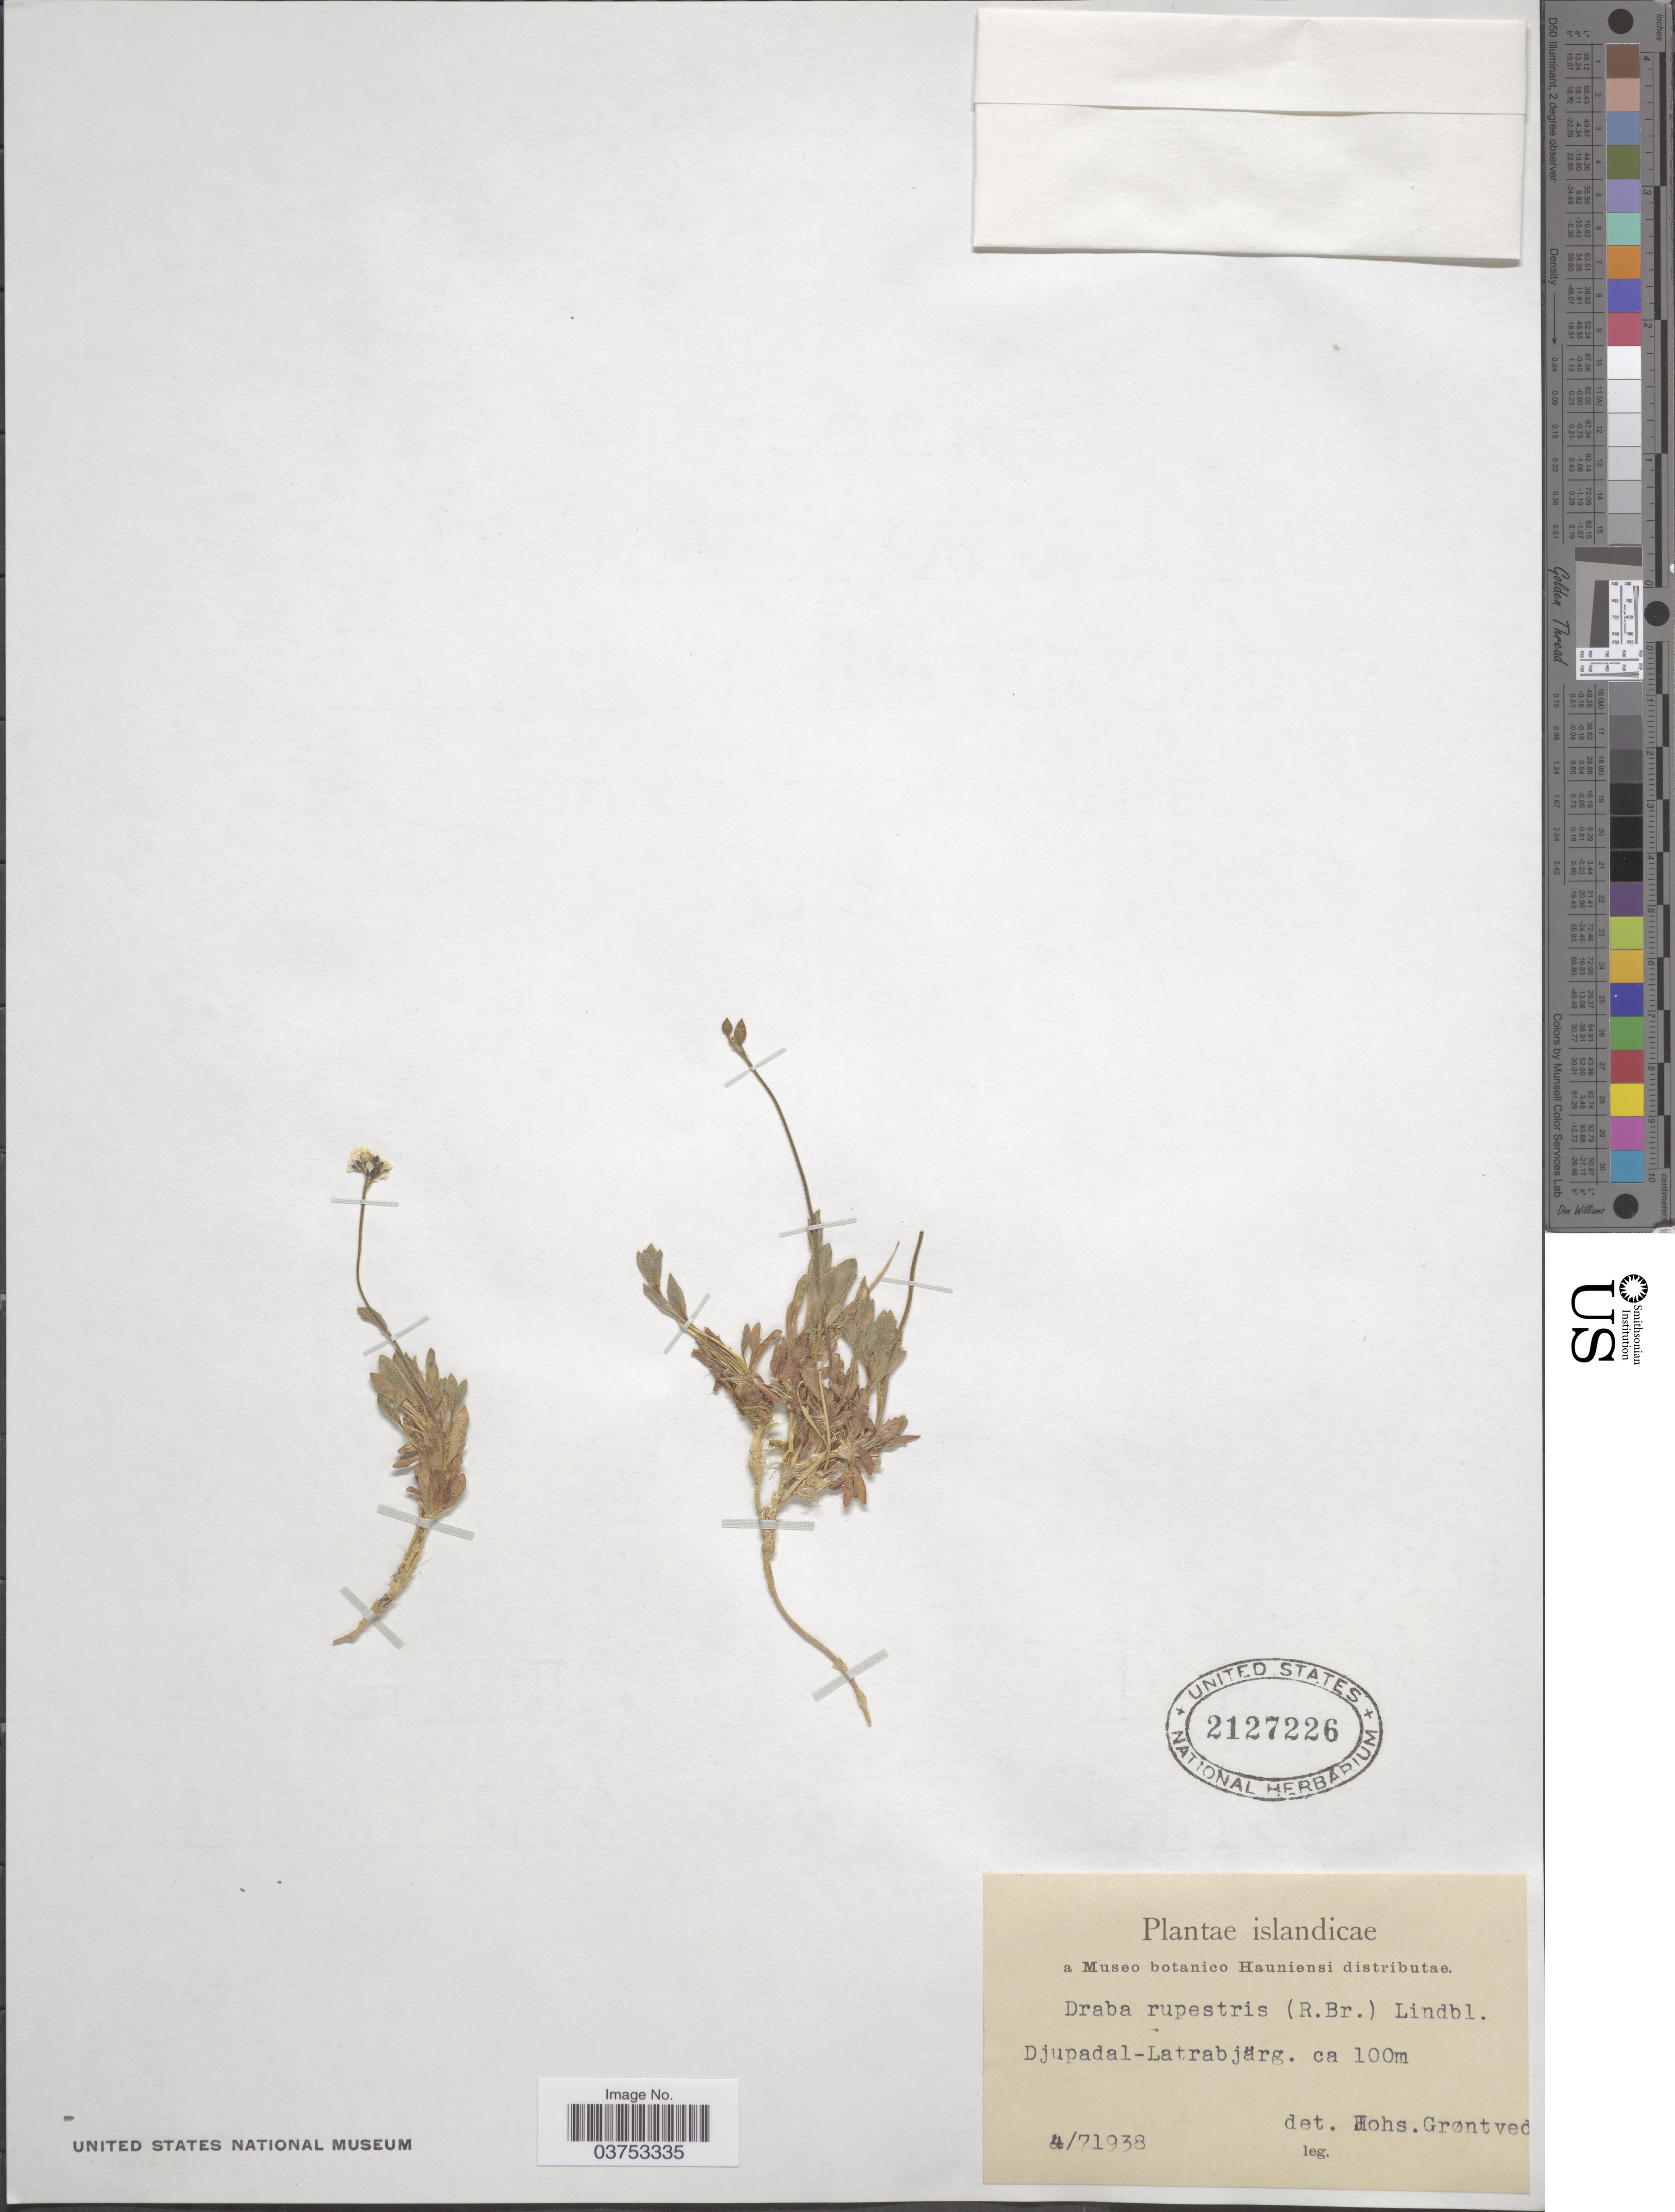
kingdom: Plantae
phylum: Tracheophyta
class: Magnoliopsida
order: Brassicales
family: Brassicaceae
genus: Draba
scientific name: Draba rupestris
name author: W.T. Aiton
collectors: Museo Botanico Hauniense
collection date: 1938-07-04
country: Iceland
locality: Islandicae. Djupadal - Latrabjärg.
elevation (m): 100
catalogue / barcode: US 2127226